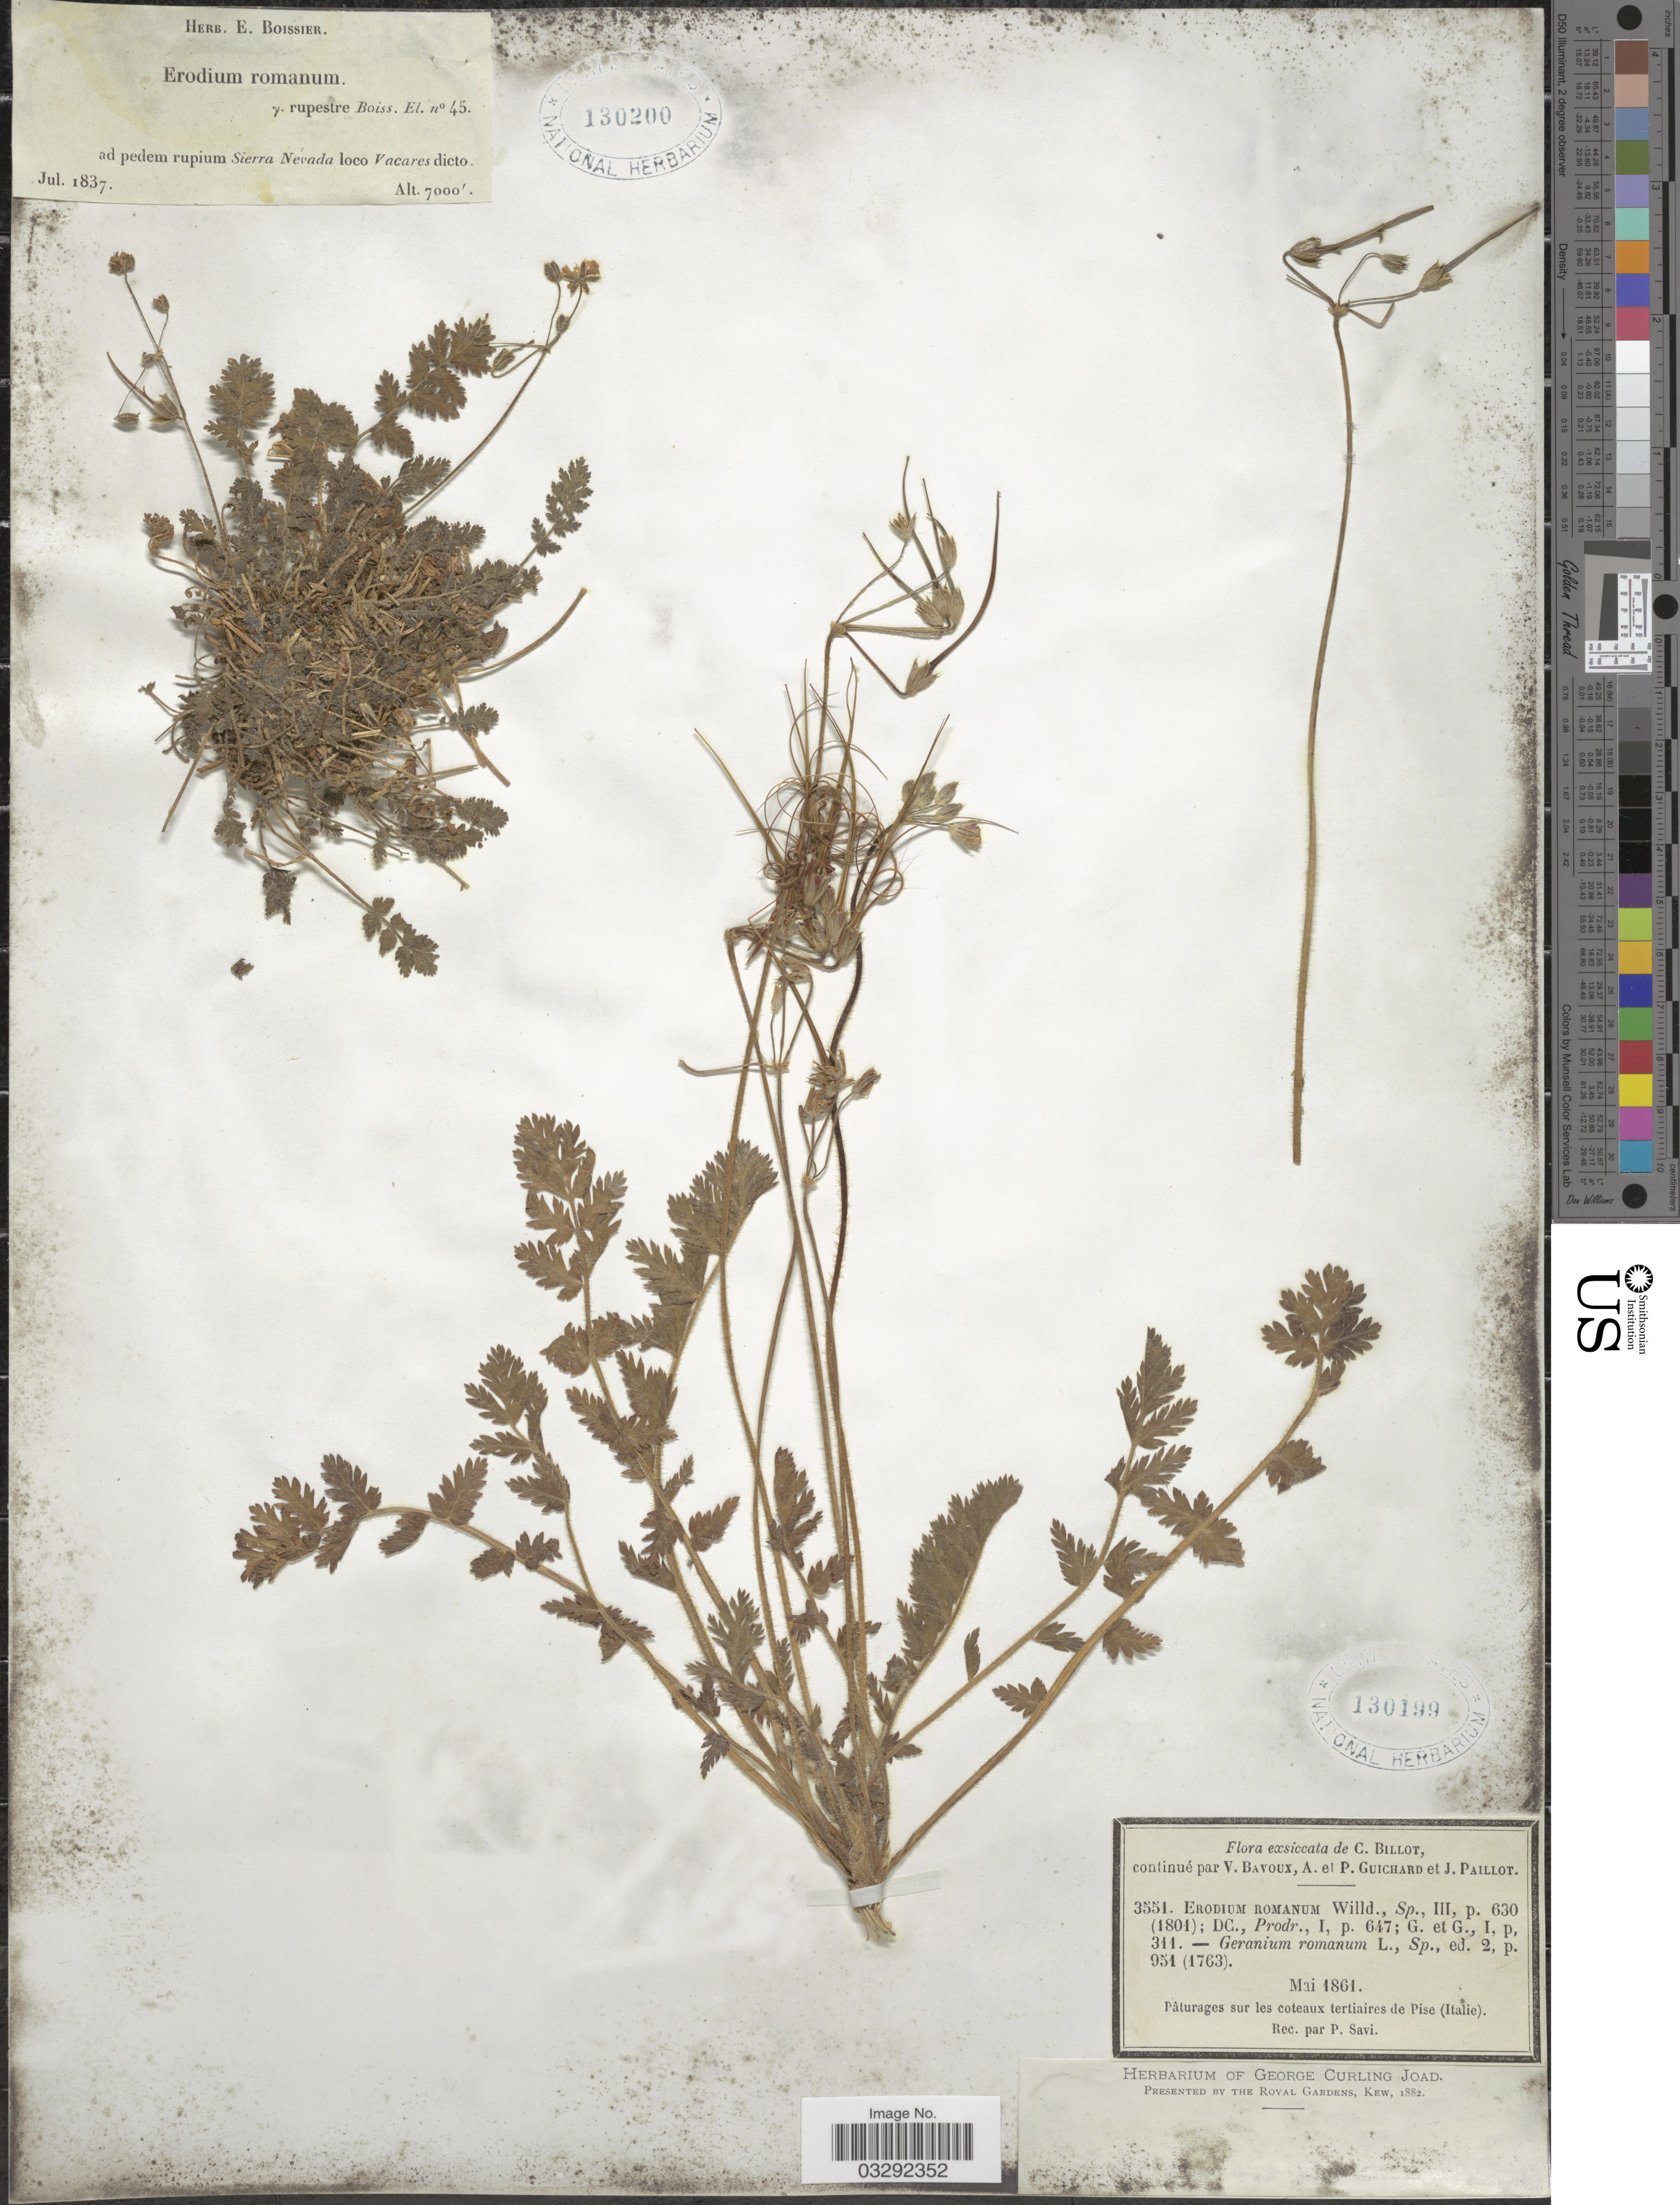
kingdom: Plantae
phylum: Tracheophyta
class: Magnoliopsida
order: Geraniales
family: Geraniaceae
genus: Erodium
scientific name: Erodium romanum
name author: (Burm. f.) L'Hér.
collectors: ex herb. E. Boissier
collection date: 1837-07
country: Spain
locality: Ad pedem rupium Sierra Nevada loco Vacares dicto.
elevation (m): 2134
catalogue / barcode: US 130200-2